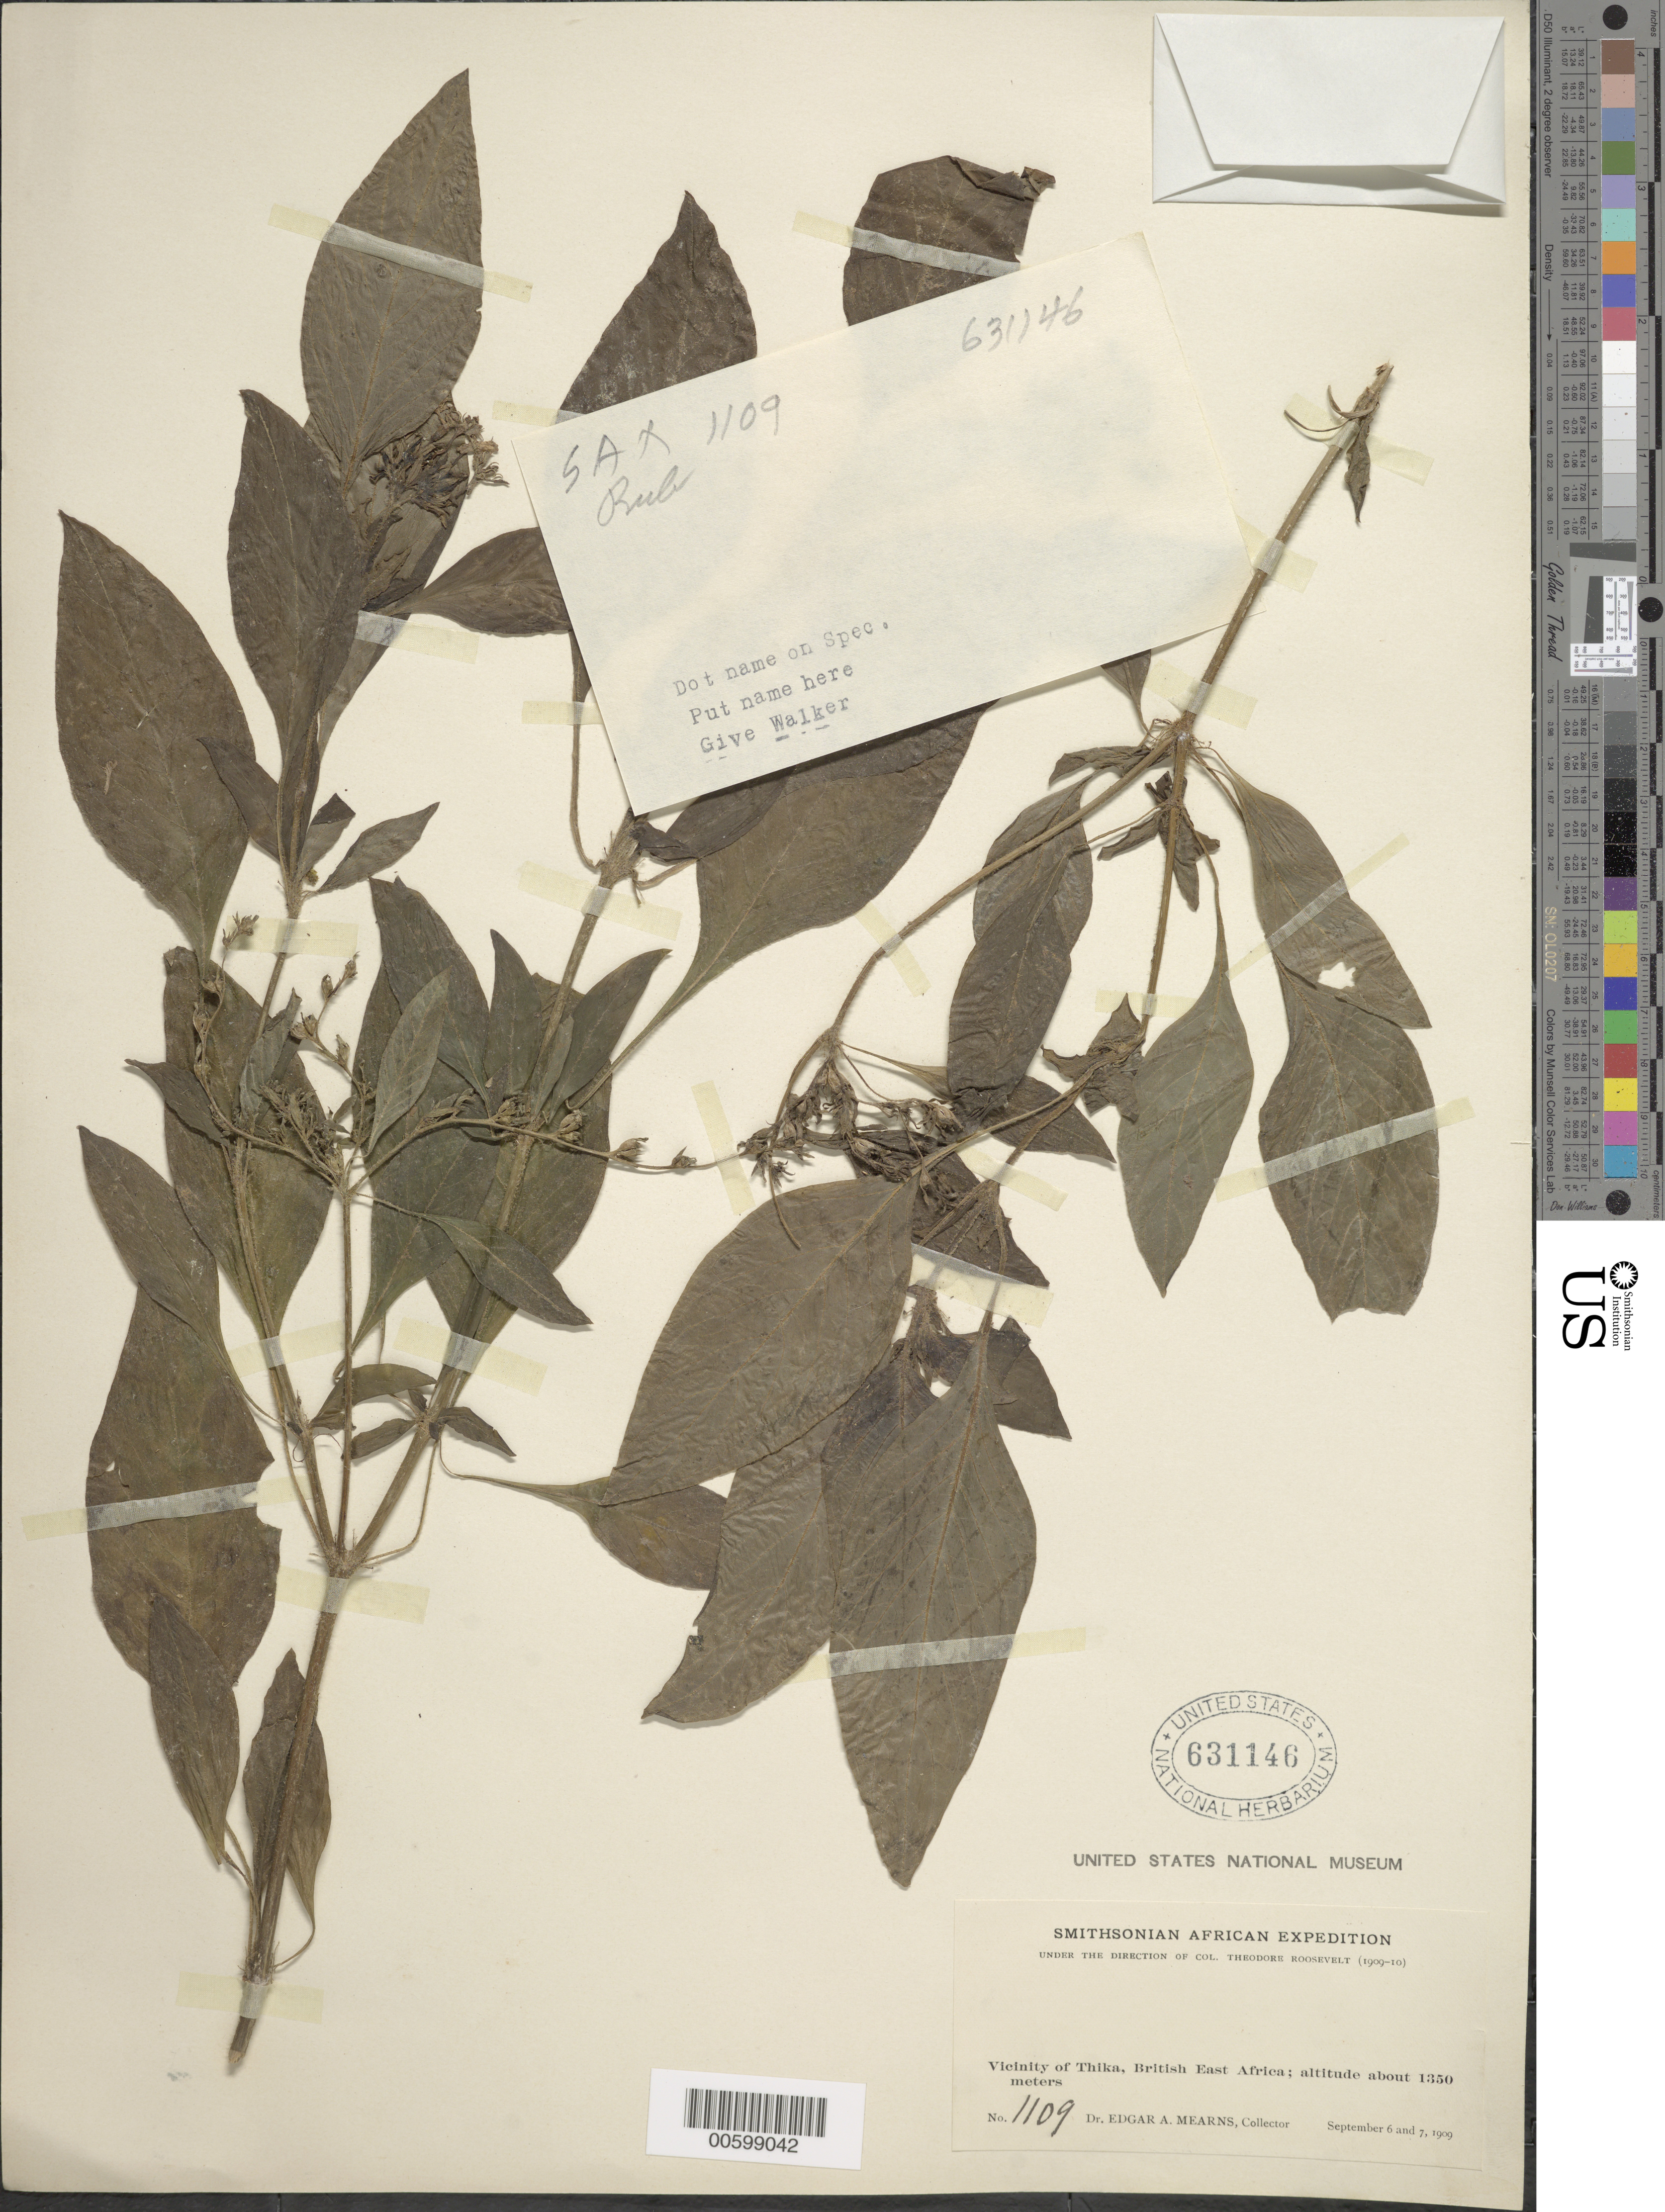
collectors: E. A. Mearns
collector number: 1109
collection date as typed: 06 Sep 1909 to 07 Sep 1909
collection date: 1909-09-06/1909-09-07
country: Kenya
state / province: Kiambu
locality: Vicinity of Thika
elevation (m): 1350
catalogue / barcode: US 631146